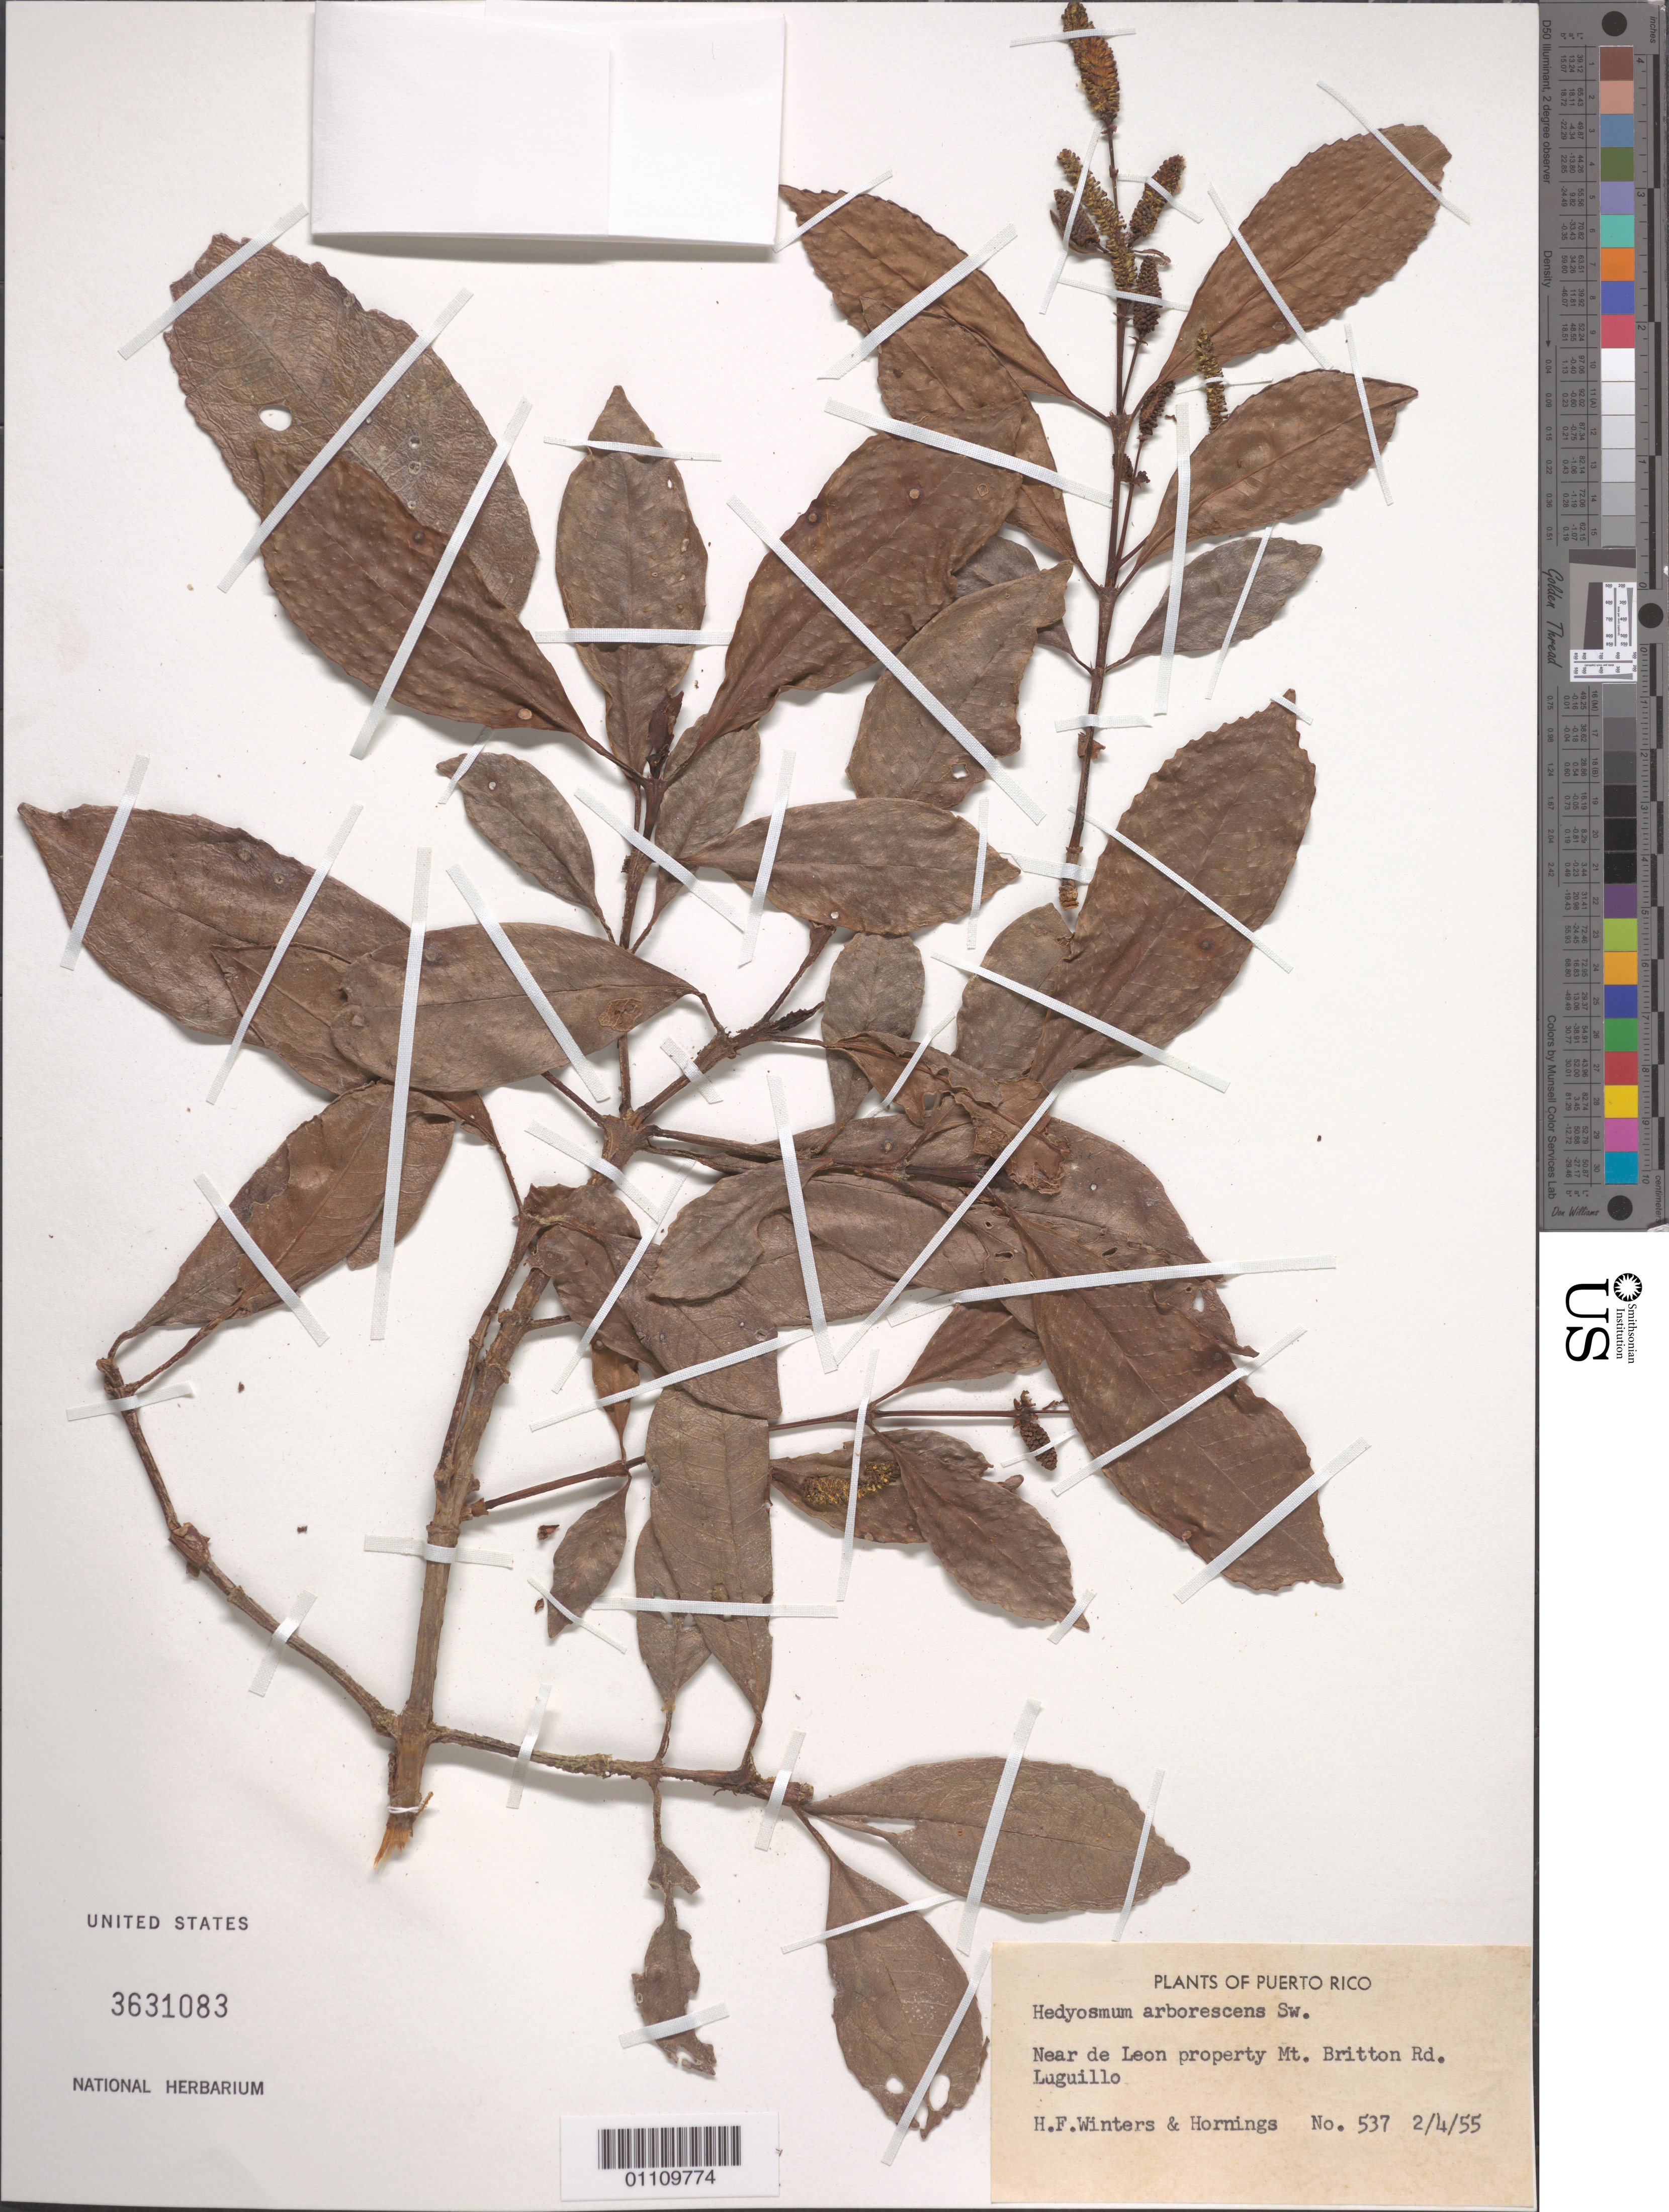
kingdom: Plantae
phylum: Tracheophyta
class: Magnoliopsida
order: Chloranthales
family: Chloranthaceae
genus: Hedyosmum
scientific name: Hedyosmum arborescens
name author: Sw.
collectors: H. Winters & -. Hornings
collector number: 537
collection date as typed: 04 Feb 1955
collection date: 1955-02-04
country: Puerto Rico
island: Puerto Rico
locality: Luguillo, near de Leon property, Mt. Britton Road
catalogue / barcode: US 3631083